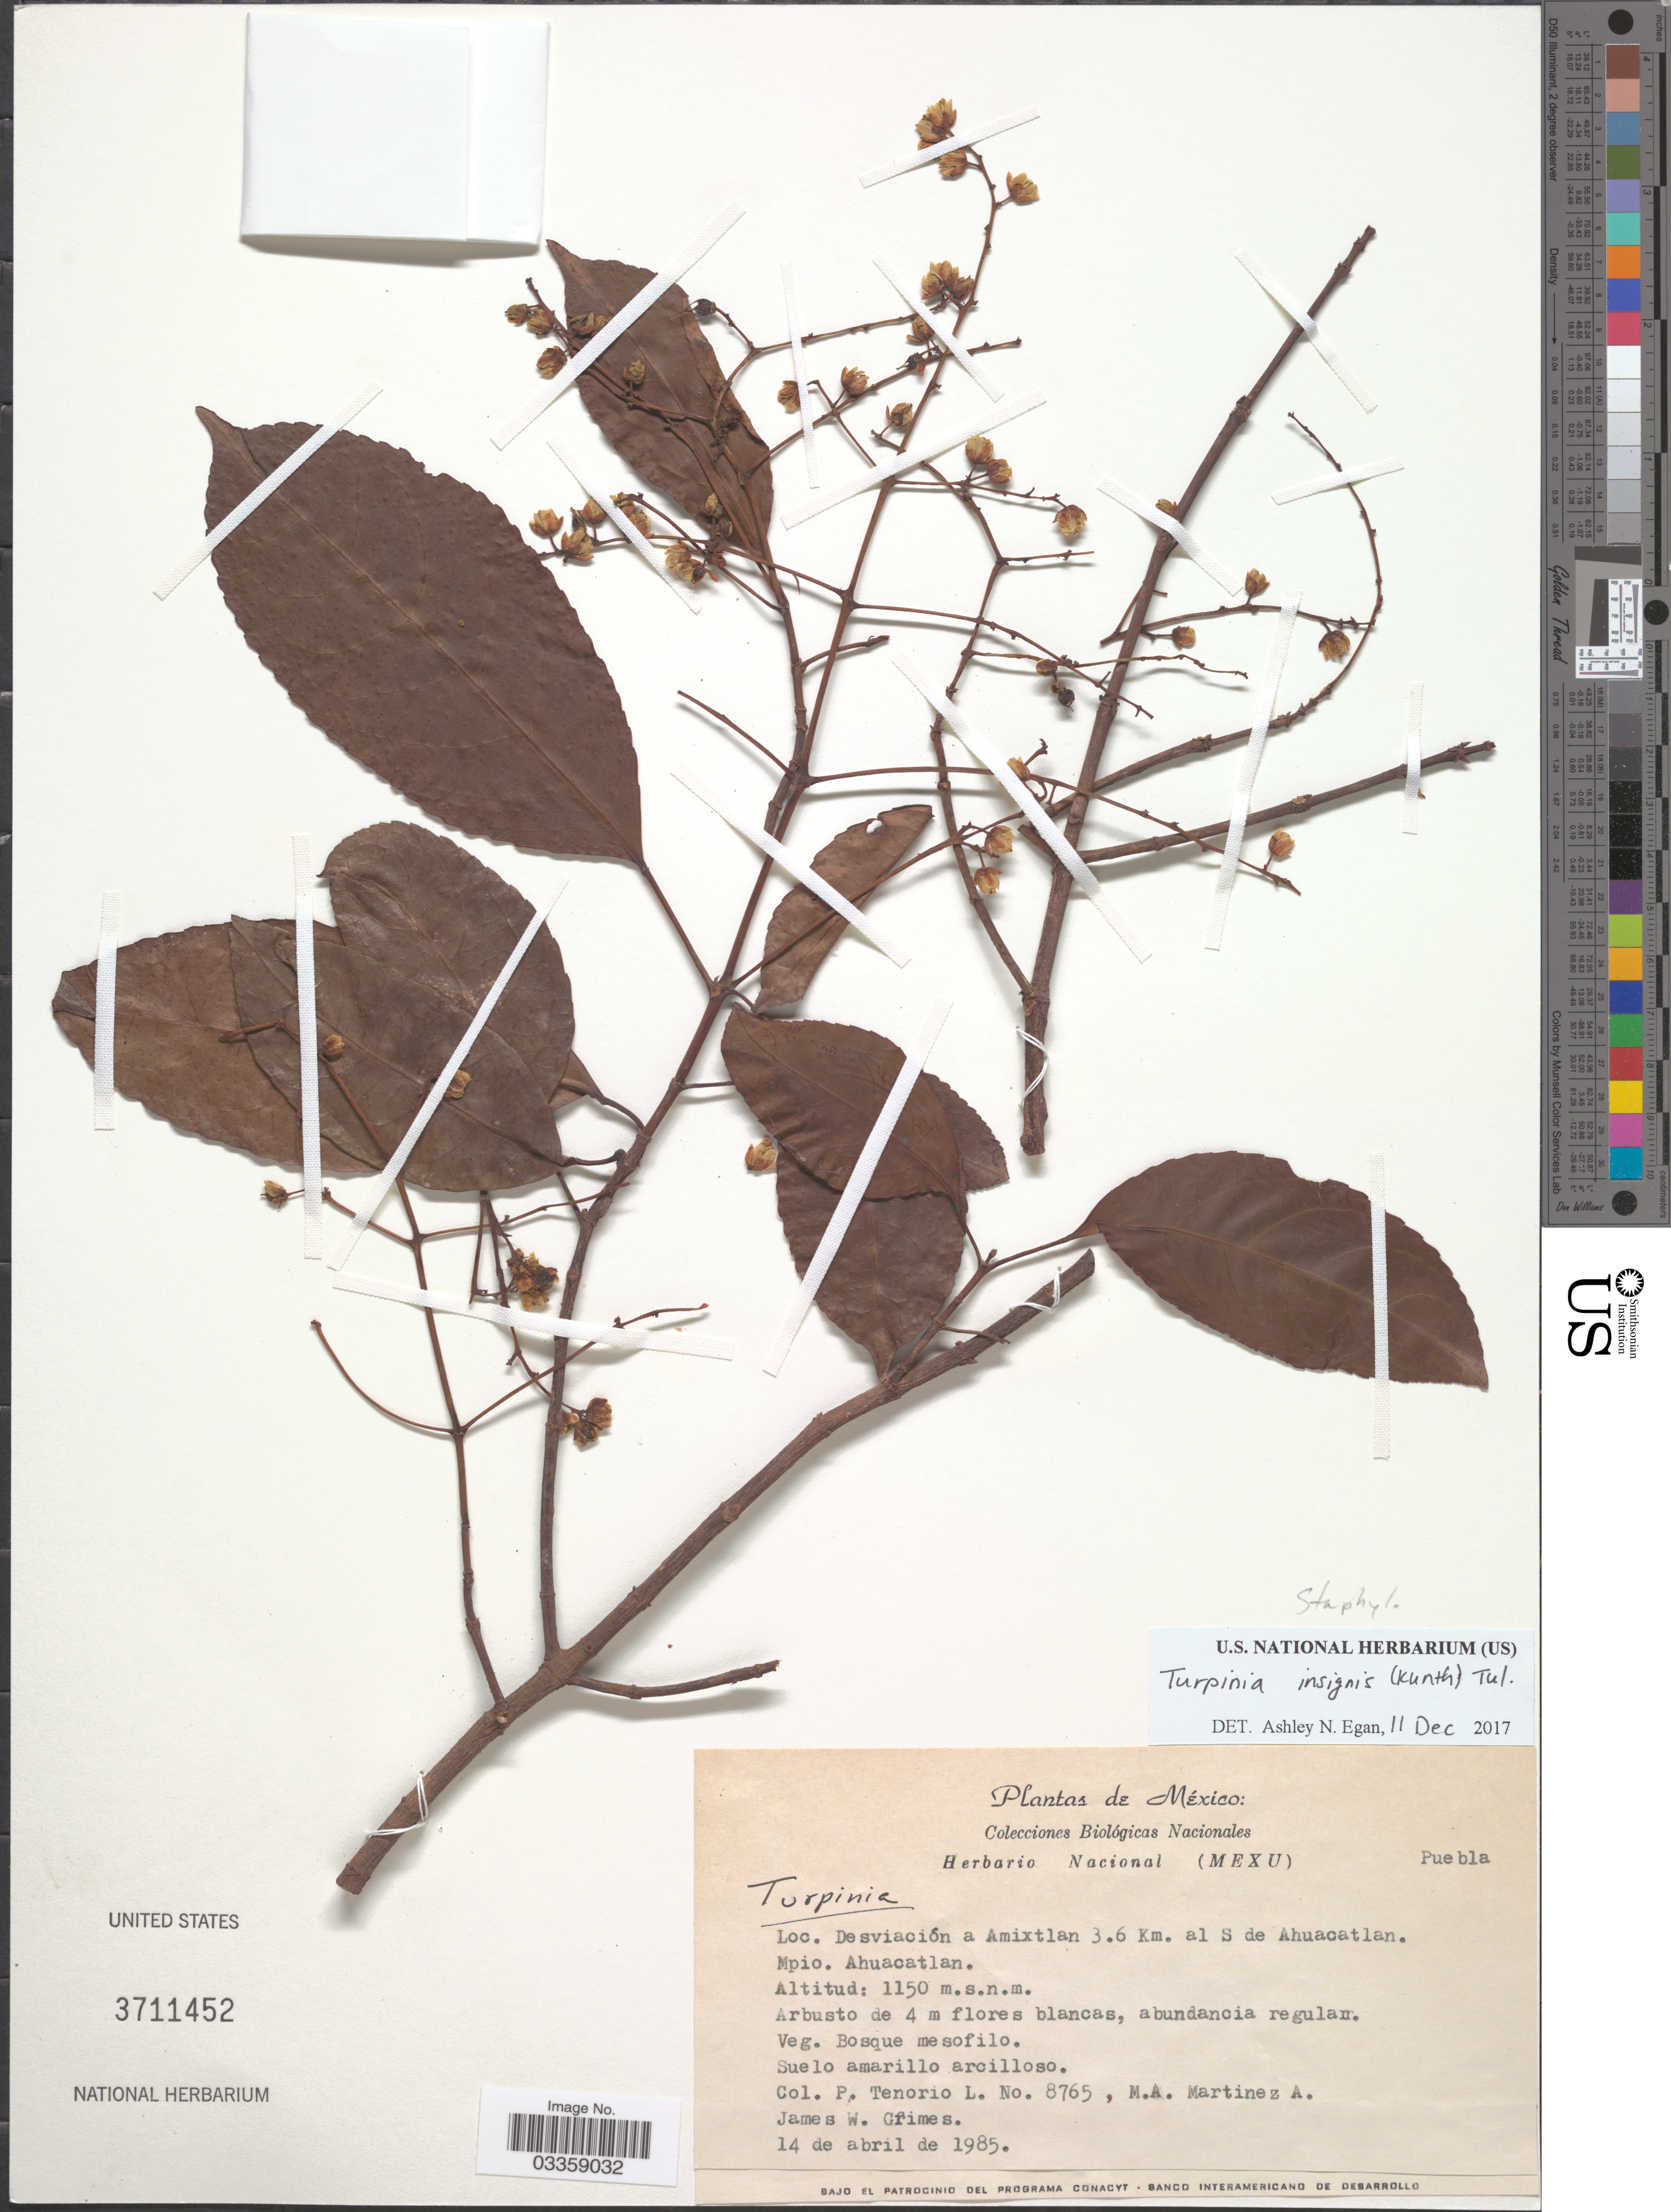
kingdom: Plantae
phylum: Tracheophyta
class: Magnoliopsida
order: Crossosomatales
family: Staphyleaceae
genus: Turpinia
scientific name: Turpinia insignis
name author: (Kunth) Tul.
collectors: P. Tenorio L., M. A. Martínez Alfaro & J. W. Grimes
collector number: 8765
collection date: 1985-04-14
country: Mexico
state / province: Puebla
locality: Desviación a Amixtlan 3.6 Km. al S de Ahuacatlan. Mpio. Ahuacatlan.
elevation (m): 1150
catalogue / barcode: US 3711452